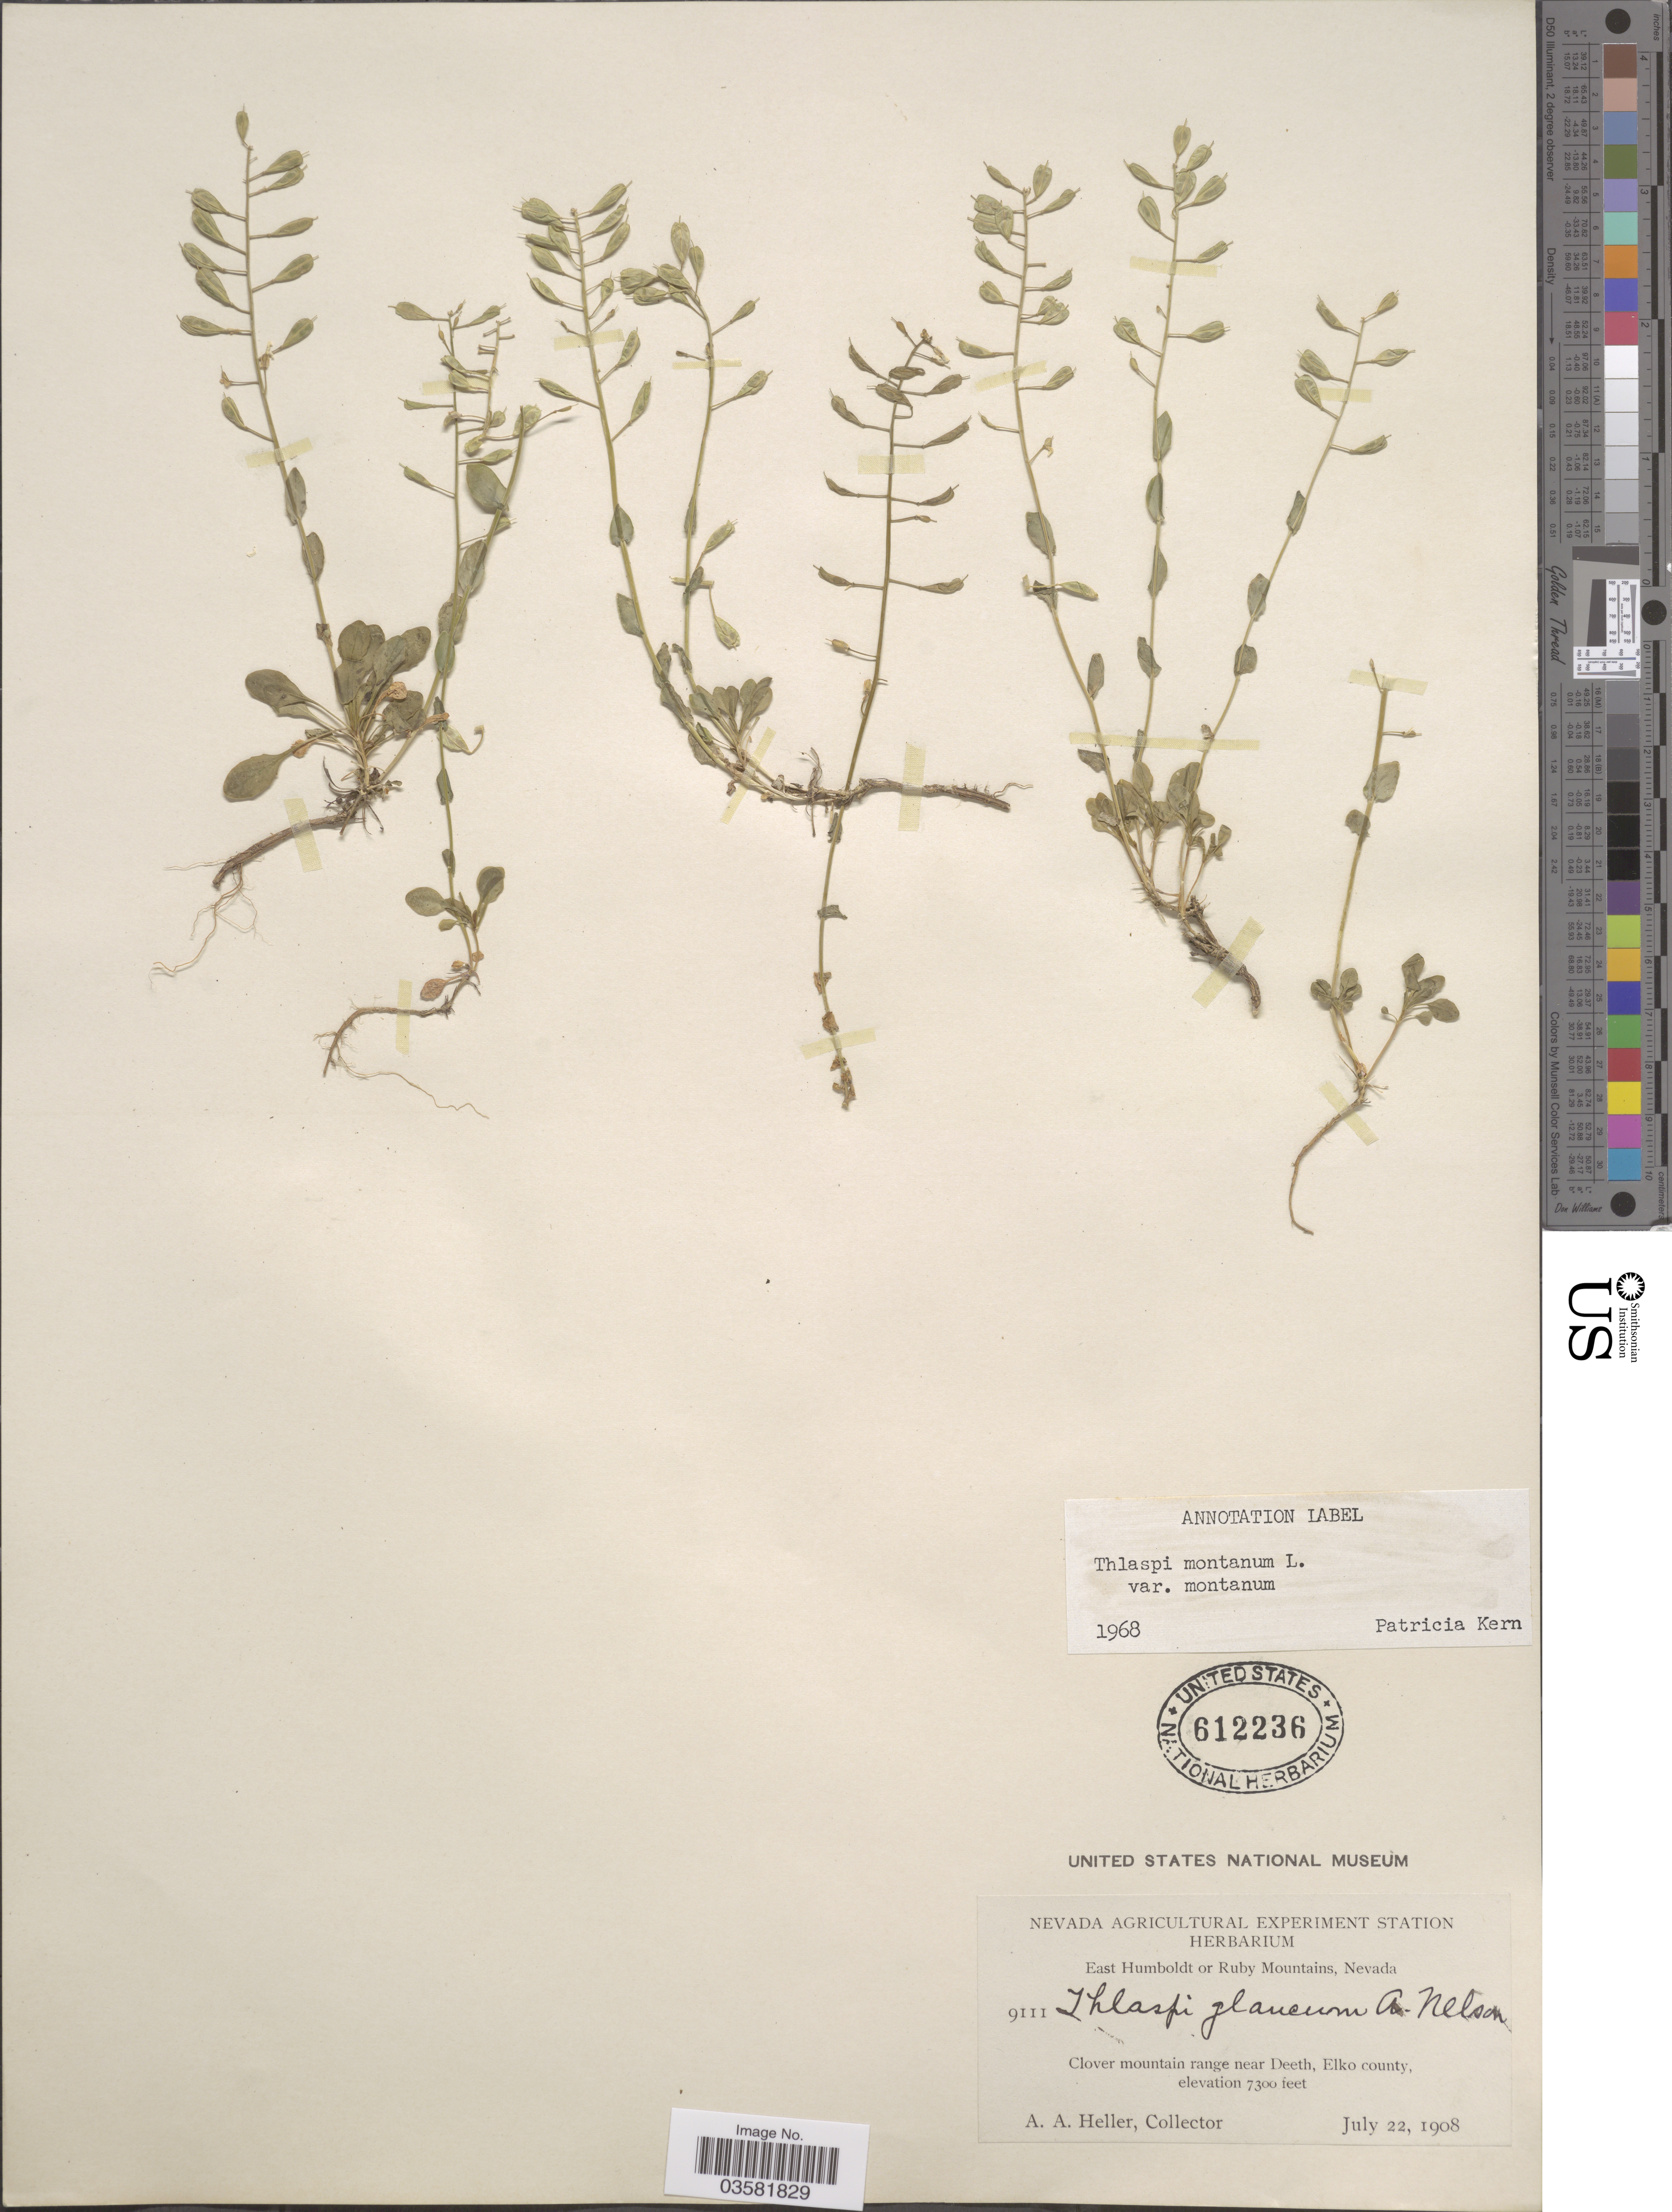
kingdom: Plantae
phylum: Tracheophyta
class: Magnoliopsida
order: Brassicales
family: Brassicaceae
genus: Thlaspi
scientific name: Thlaspi montanum var. montanum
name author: L.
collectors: A. A. Heller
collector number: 9111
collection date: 1908-07-22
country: United States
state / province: Nevada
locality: East Humboldt or Ruby Mountains. Clover Mountain range near Deeth, Elko County.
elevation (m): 2225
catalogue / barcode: US 612236